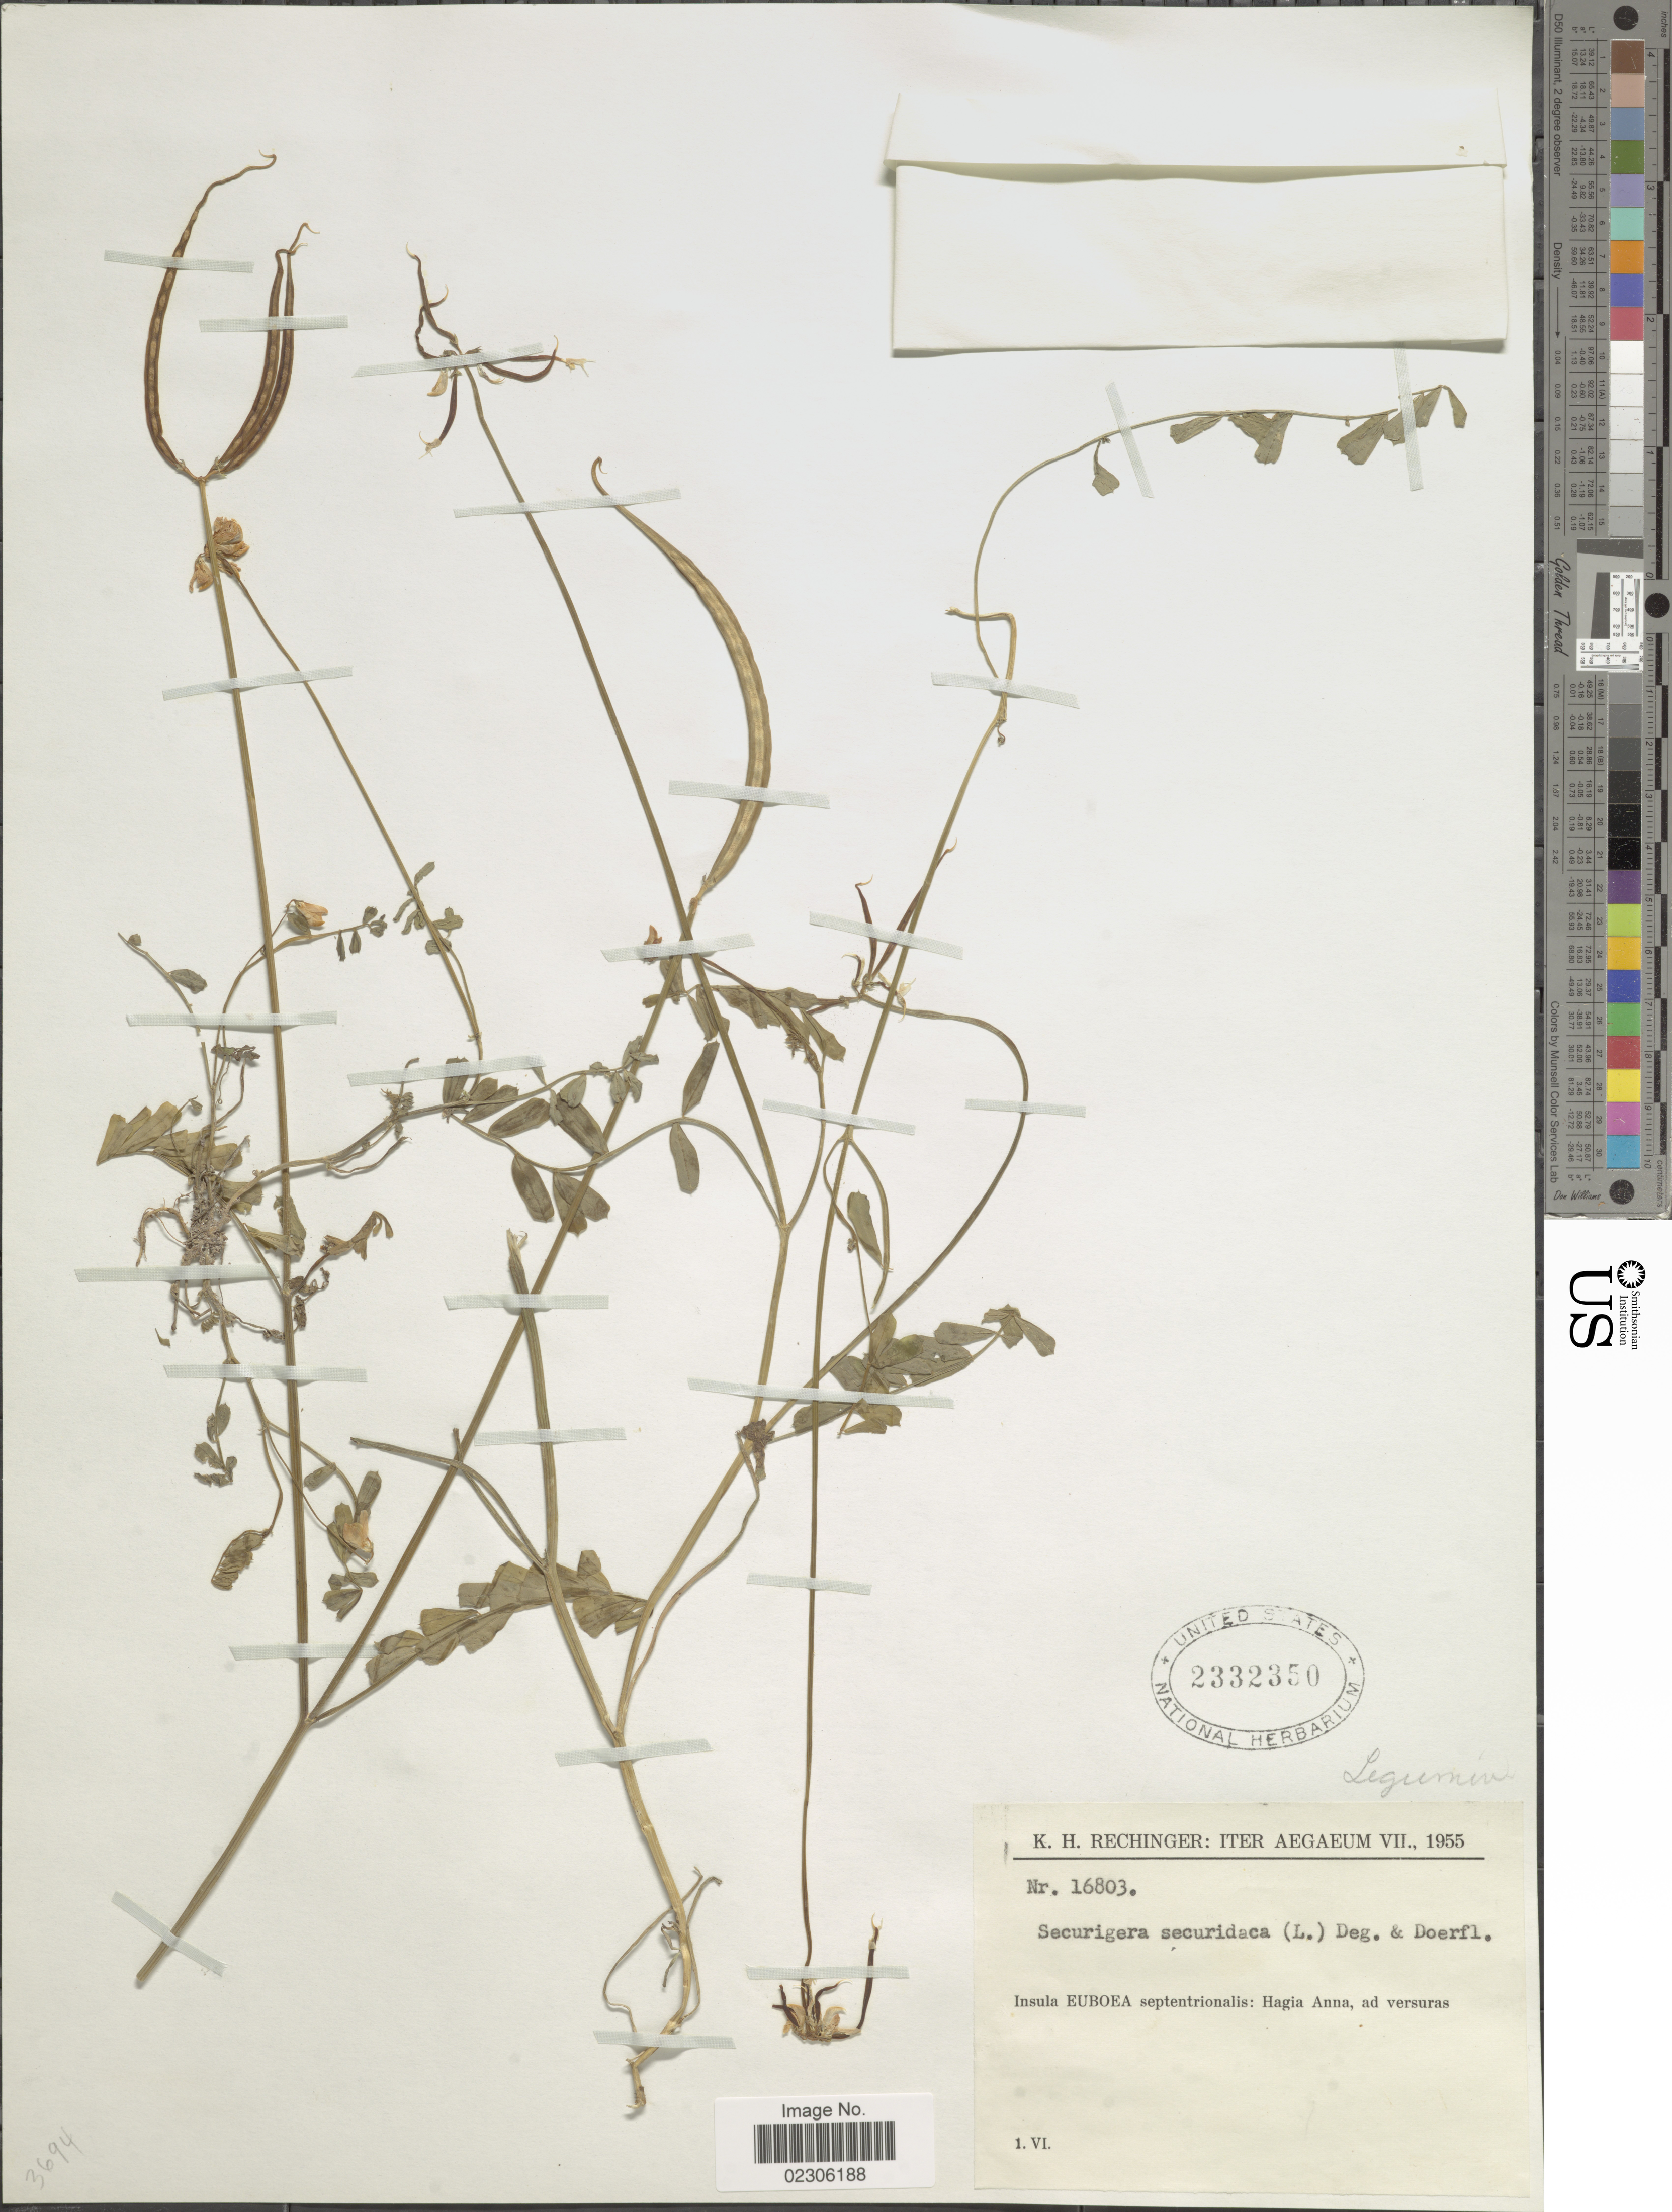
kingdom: Plantae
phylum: Tracheophyta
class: Magnoliopsida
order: Fabales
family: Fabaceae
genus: Securigera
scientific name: Securigera securidaca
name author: (L.) Degen & Dörfl.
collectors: K. H. Rechinger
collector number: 16803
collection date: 1955-06-01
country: Greece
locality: Iter Aegaeum, Insula Euboea septentrionalis: Hagia Anna, ad versuras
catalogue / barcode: US 2332350